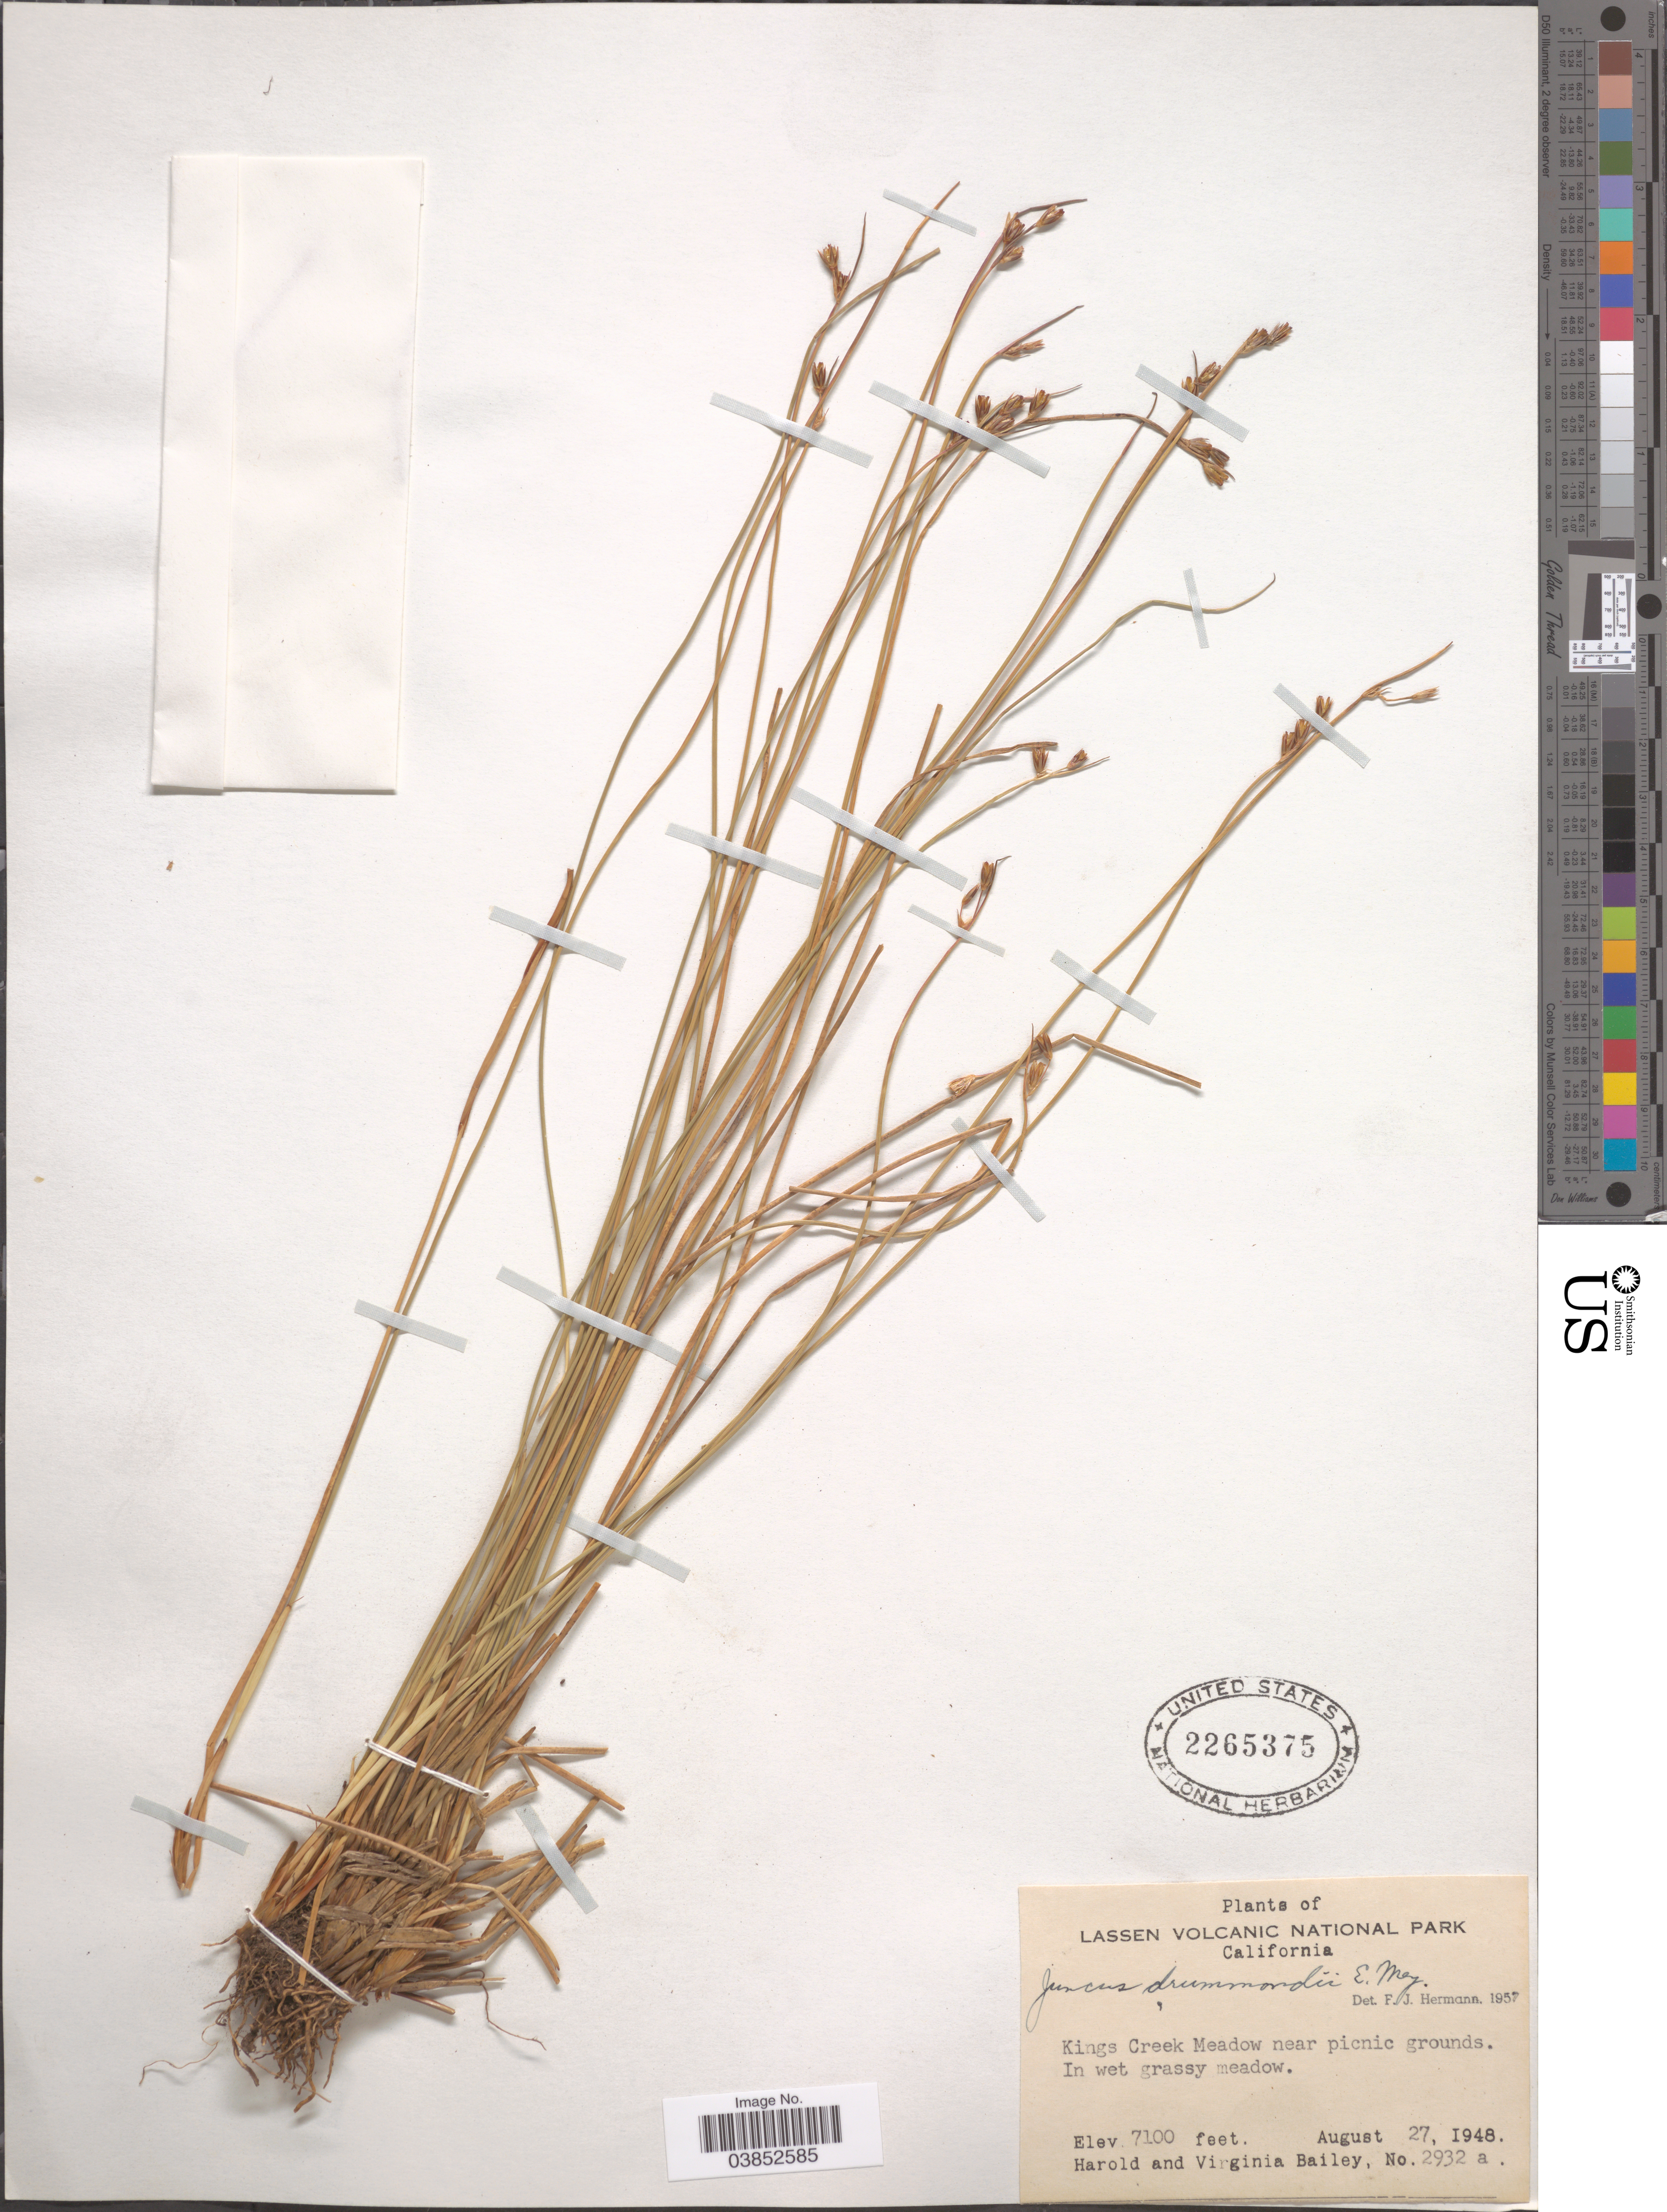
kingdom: Plantae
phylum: Tracheophyta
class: Liliopsida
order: Poales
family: Juncaceae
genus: Juncus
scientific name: Juncus drummondii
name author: E. Mey.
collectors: H. Bailey & V. L. Bailey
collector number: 2932 A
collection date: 1948-08-27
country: United States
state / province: California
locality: Lassen Volcanic National Park. Kings Creek Meadow near picnic grounds.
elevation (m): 2164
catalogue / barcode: US 2265375